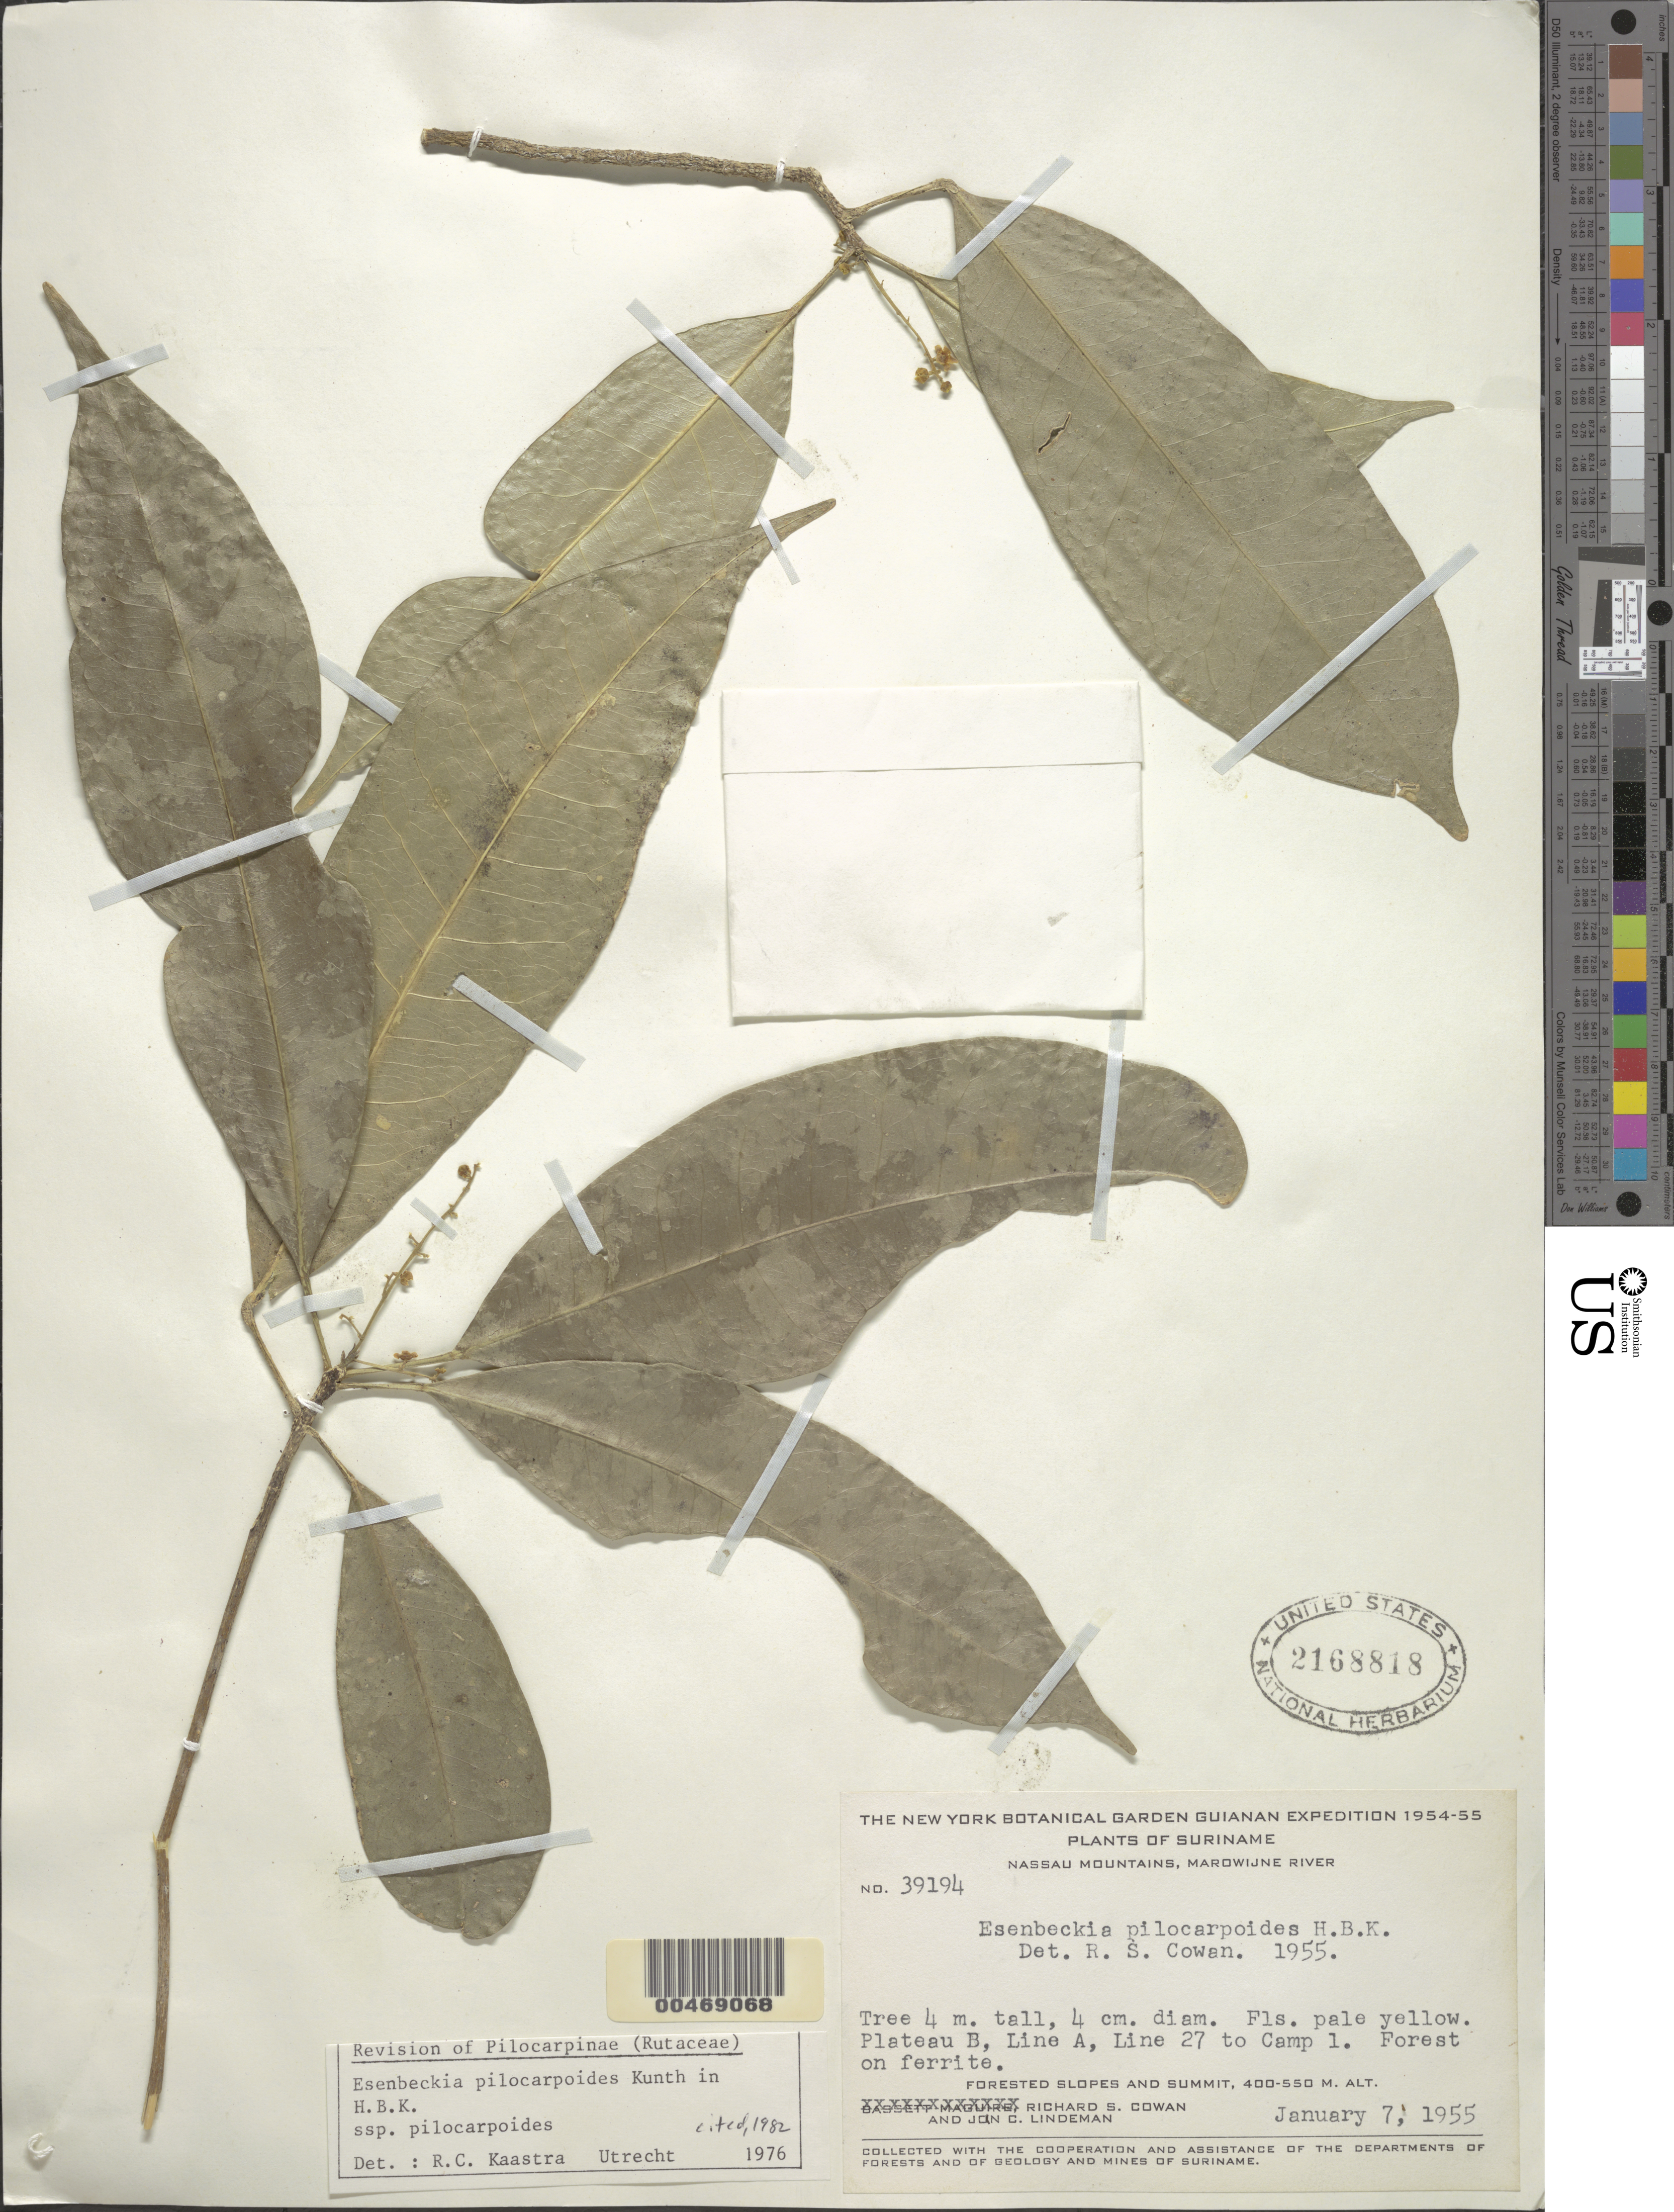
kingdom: Plantae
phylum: Tracheophyta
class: Magnoliopsida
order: Sapindales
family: Rutaceae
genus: Esenbeckia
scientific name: Esenbeckia pilocarpoides subsp. pilocarpoides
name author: Kunth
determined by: Kaastra, R. C., (UTRECHT)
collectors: R. S. Cowan & J. C. Lindeman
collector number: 39194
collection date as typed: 7-Jan-55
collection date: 1955-01-07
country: Suriname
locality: Nassau Mts., Marowijne R., Camp 1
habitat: Forest on ferrite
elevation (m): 400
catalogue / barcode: US 2168818